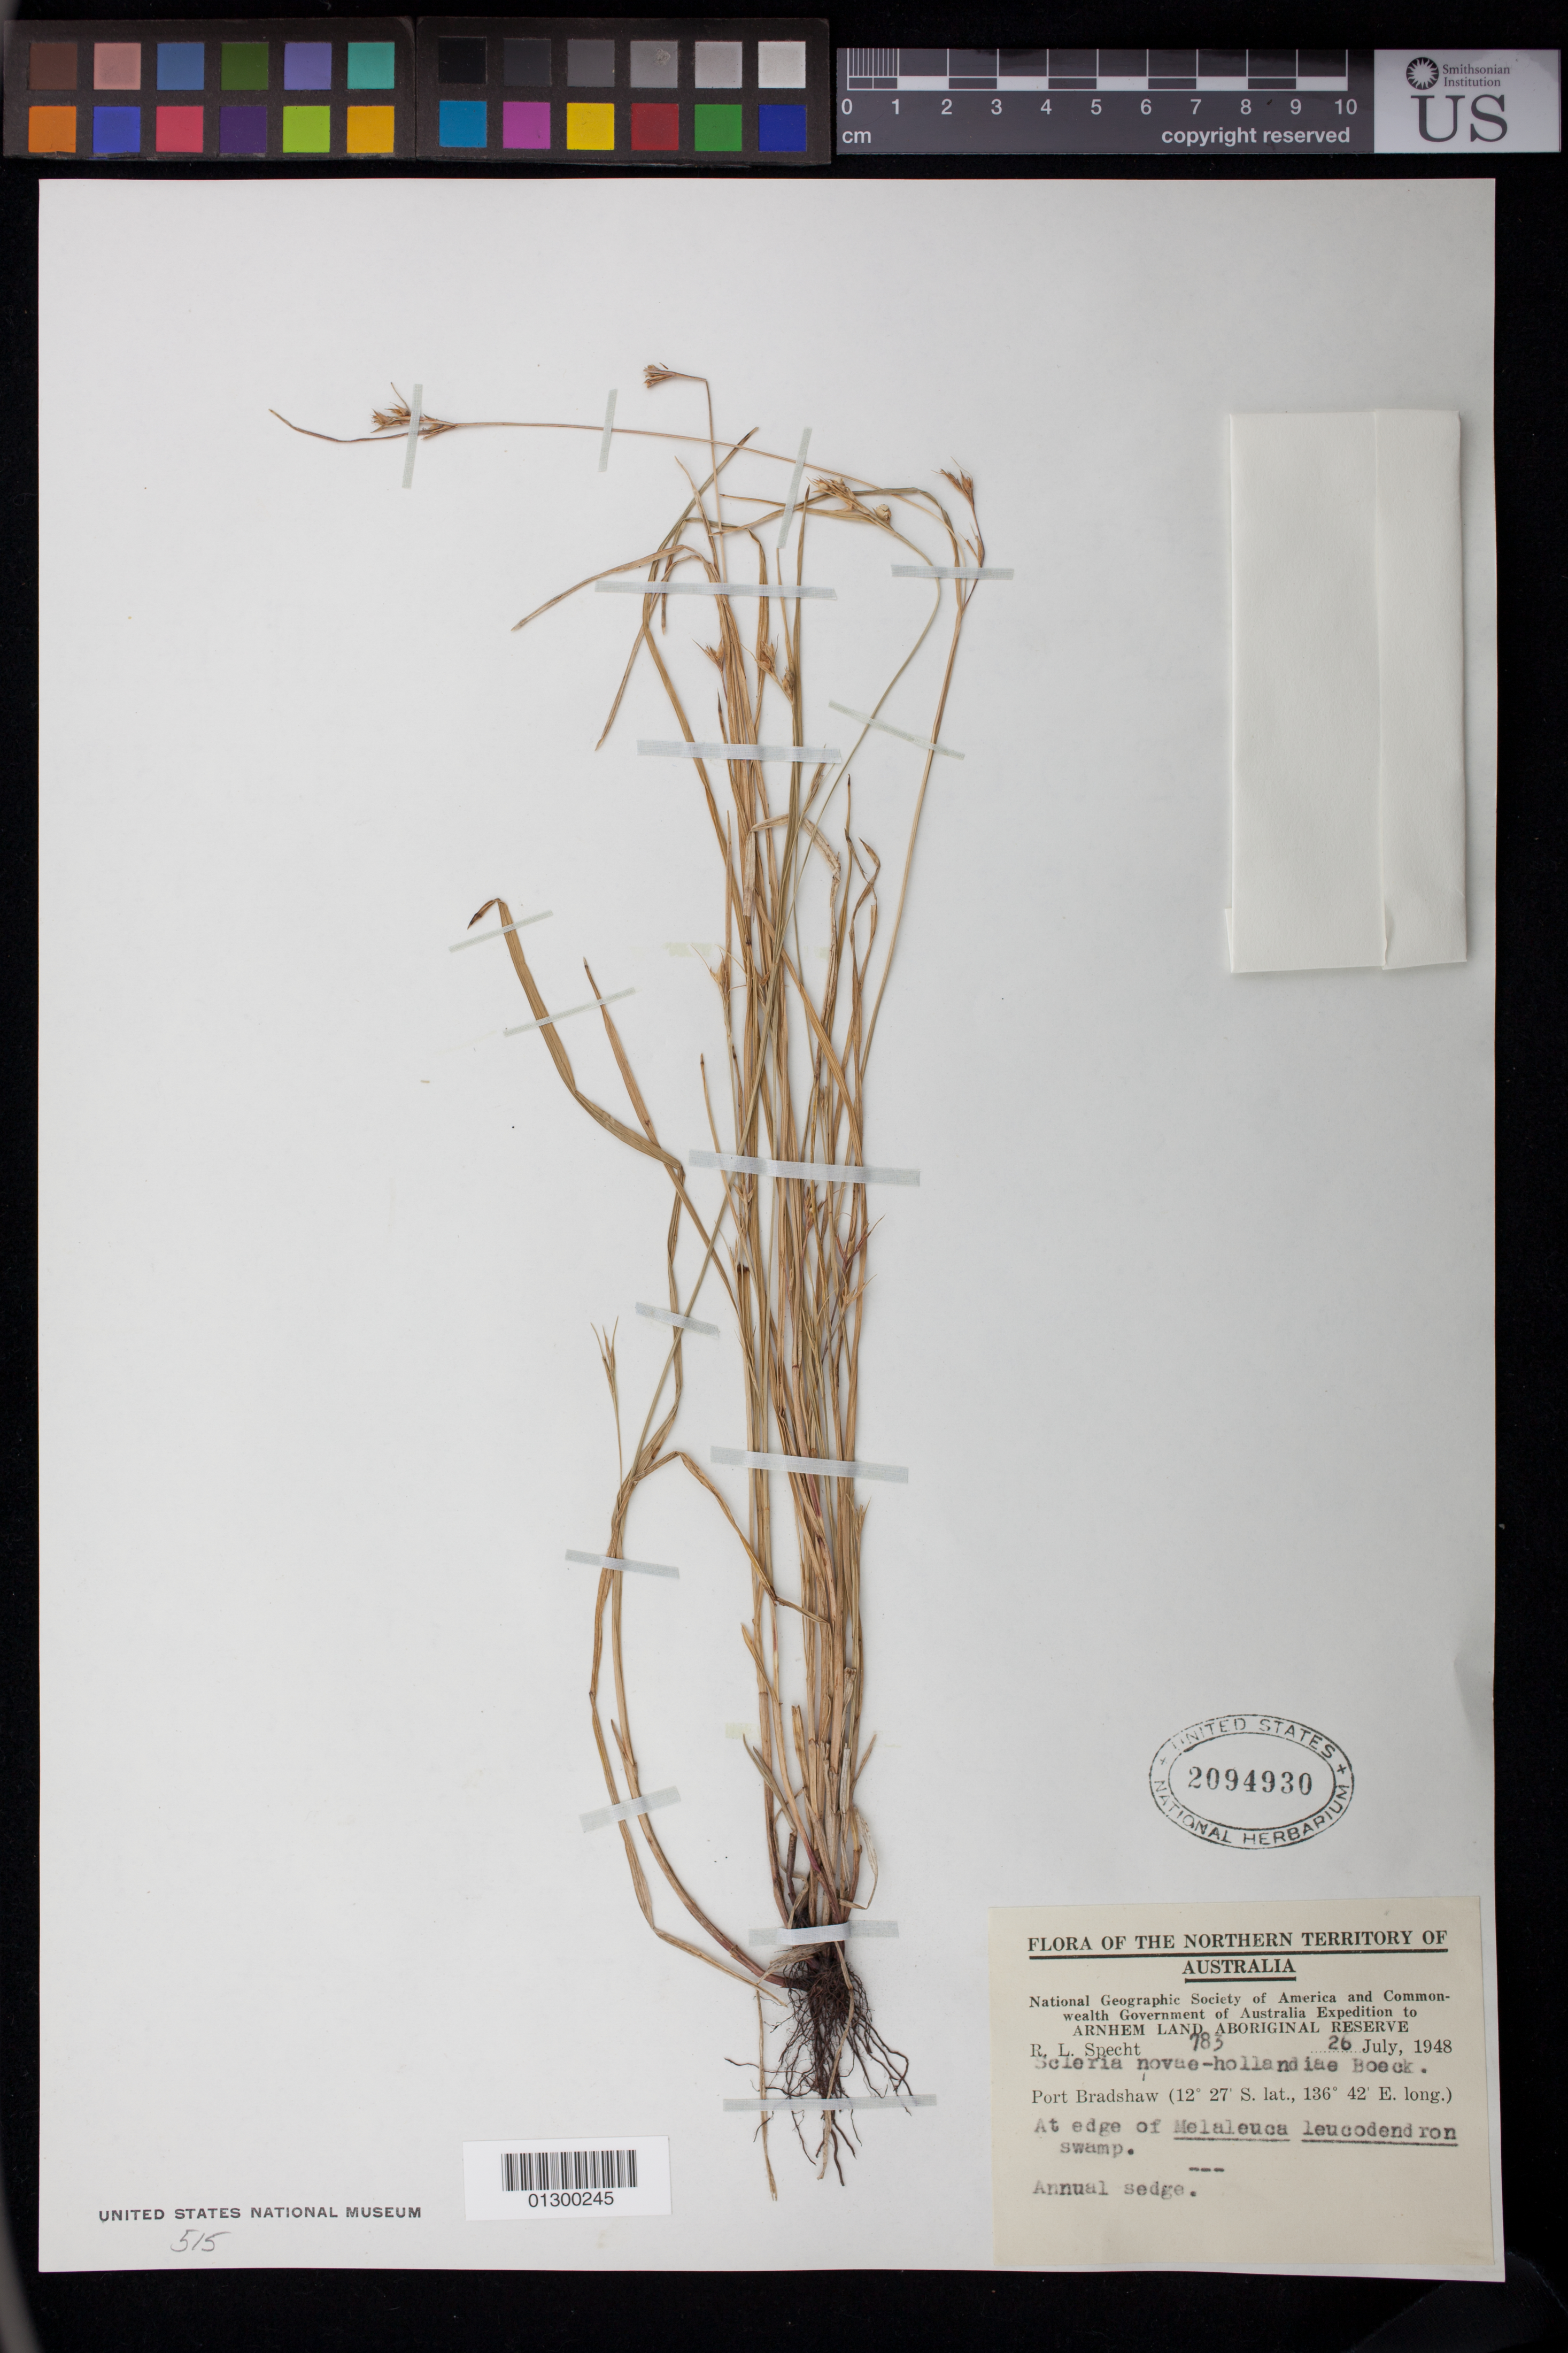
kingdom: Plantae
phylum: Tracheophyta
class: Liliopsida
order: Poales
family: Cyperaceae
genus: Scleria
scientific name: Scleria novae-hollandiae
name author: Boeckeler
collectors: R. L. Specht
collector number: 783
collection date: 1948-07-26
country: Australia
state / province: Northern Territory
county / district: East Arnhem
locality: Port Bradshaw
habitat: At edge of Melaleuca leucodendron swamp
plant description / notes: Annual sedge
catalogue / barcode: US 2094930